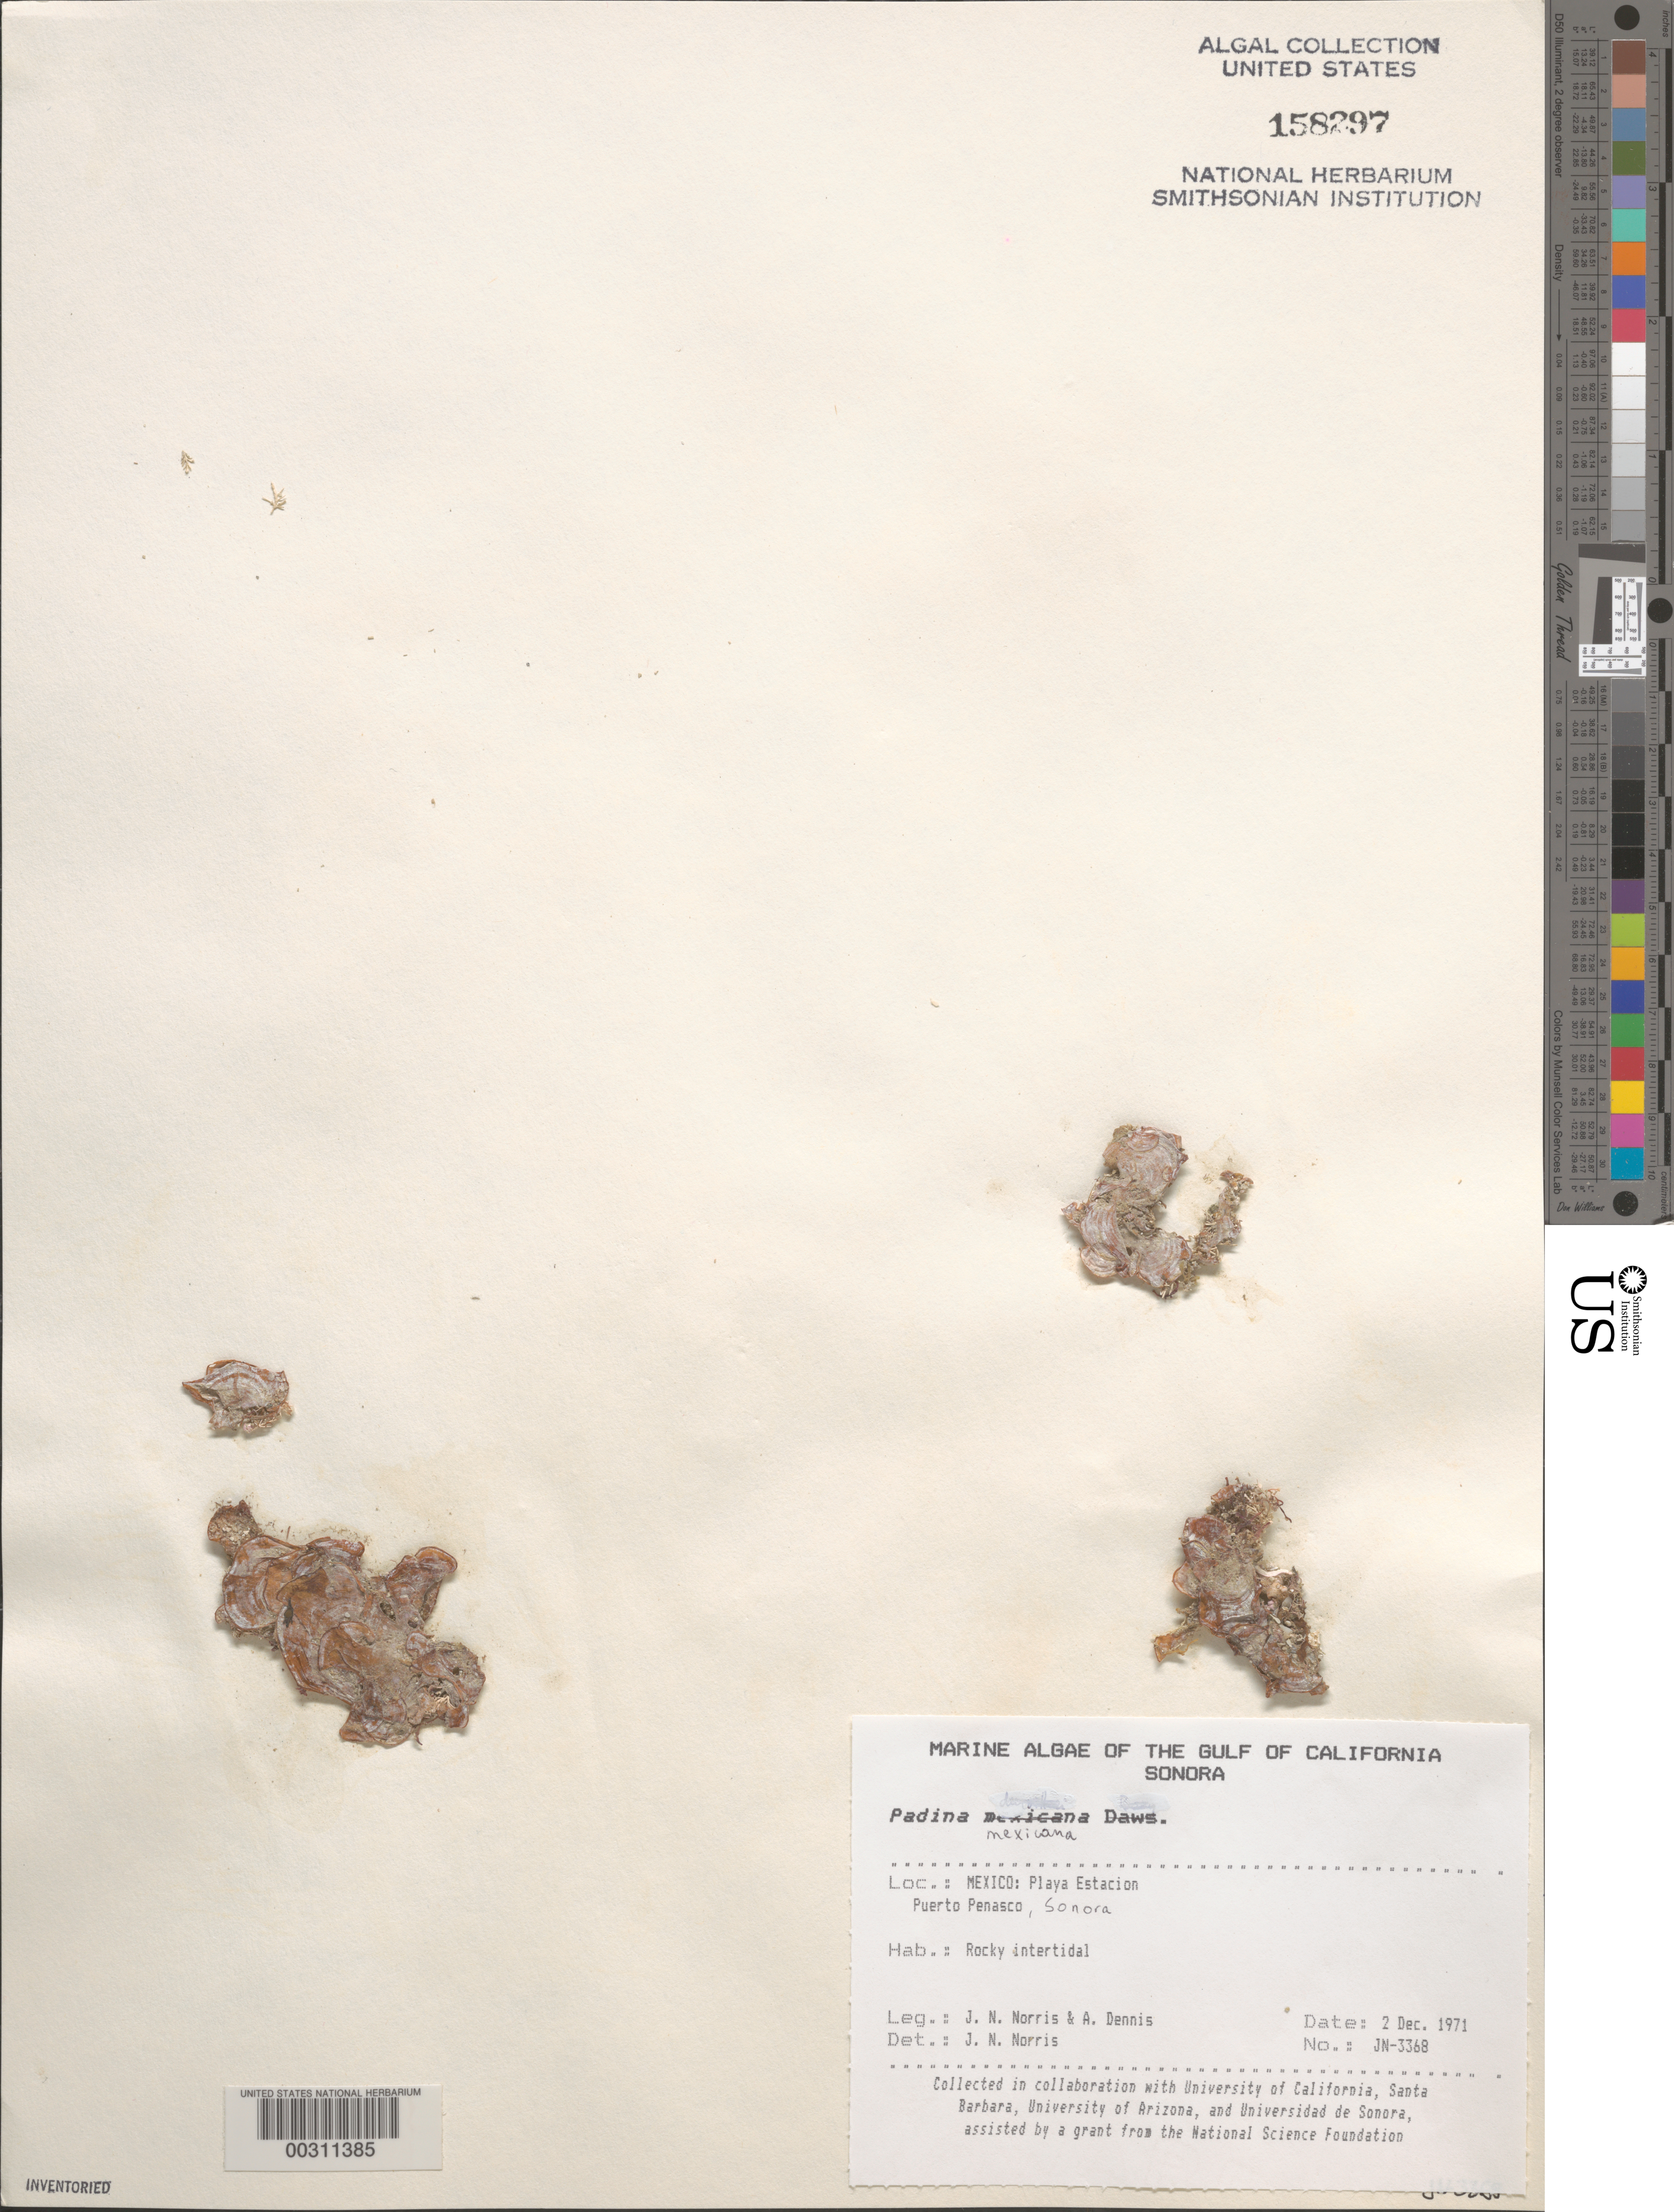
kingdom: Chromista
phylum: Ochrophyta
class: Phaeophyceae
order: Dictyotales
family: Dictyotaceae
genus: Padina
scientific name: Padina mexicana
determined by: Norris, James N.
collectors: J. N. Norris & A. Dennis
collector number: JN-3368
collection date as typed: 02 Dec 1971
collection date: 1971-12-02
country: Mexico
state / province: Sonora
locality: Playa Estacion, Puerto Penasco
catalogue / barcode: US 158297